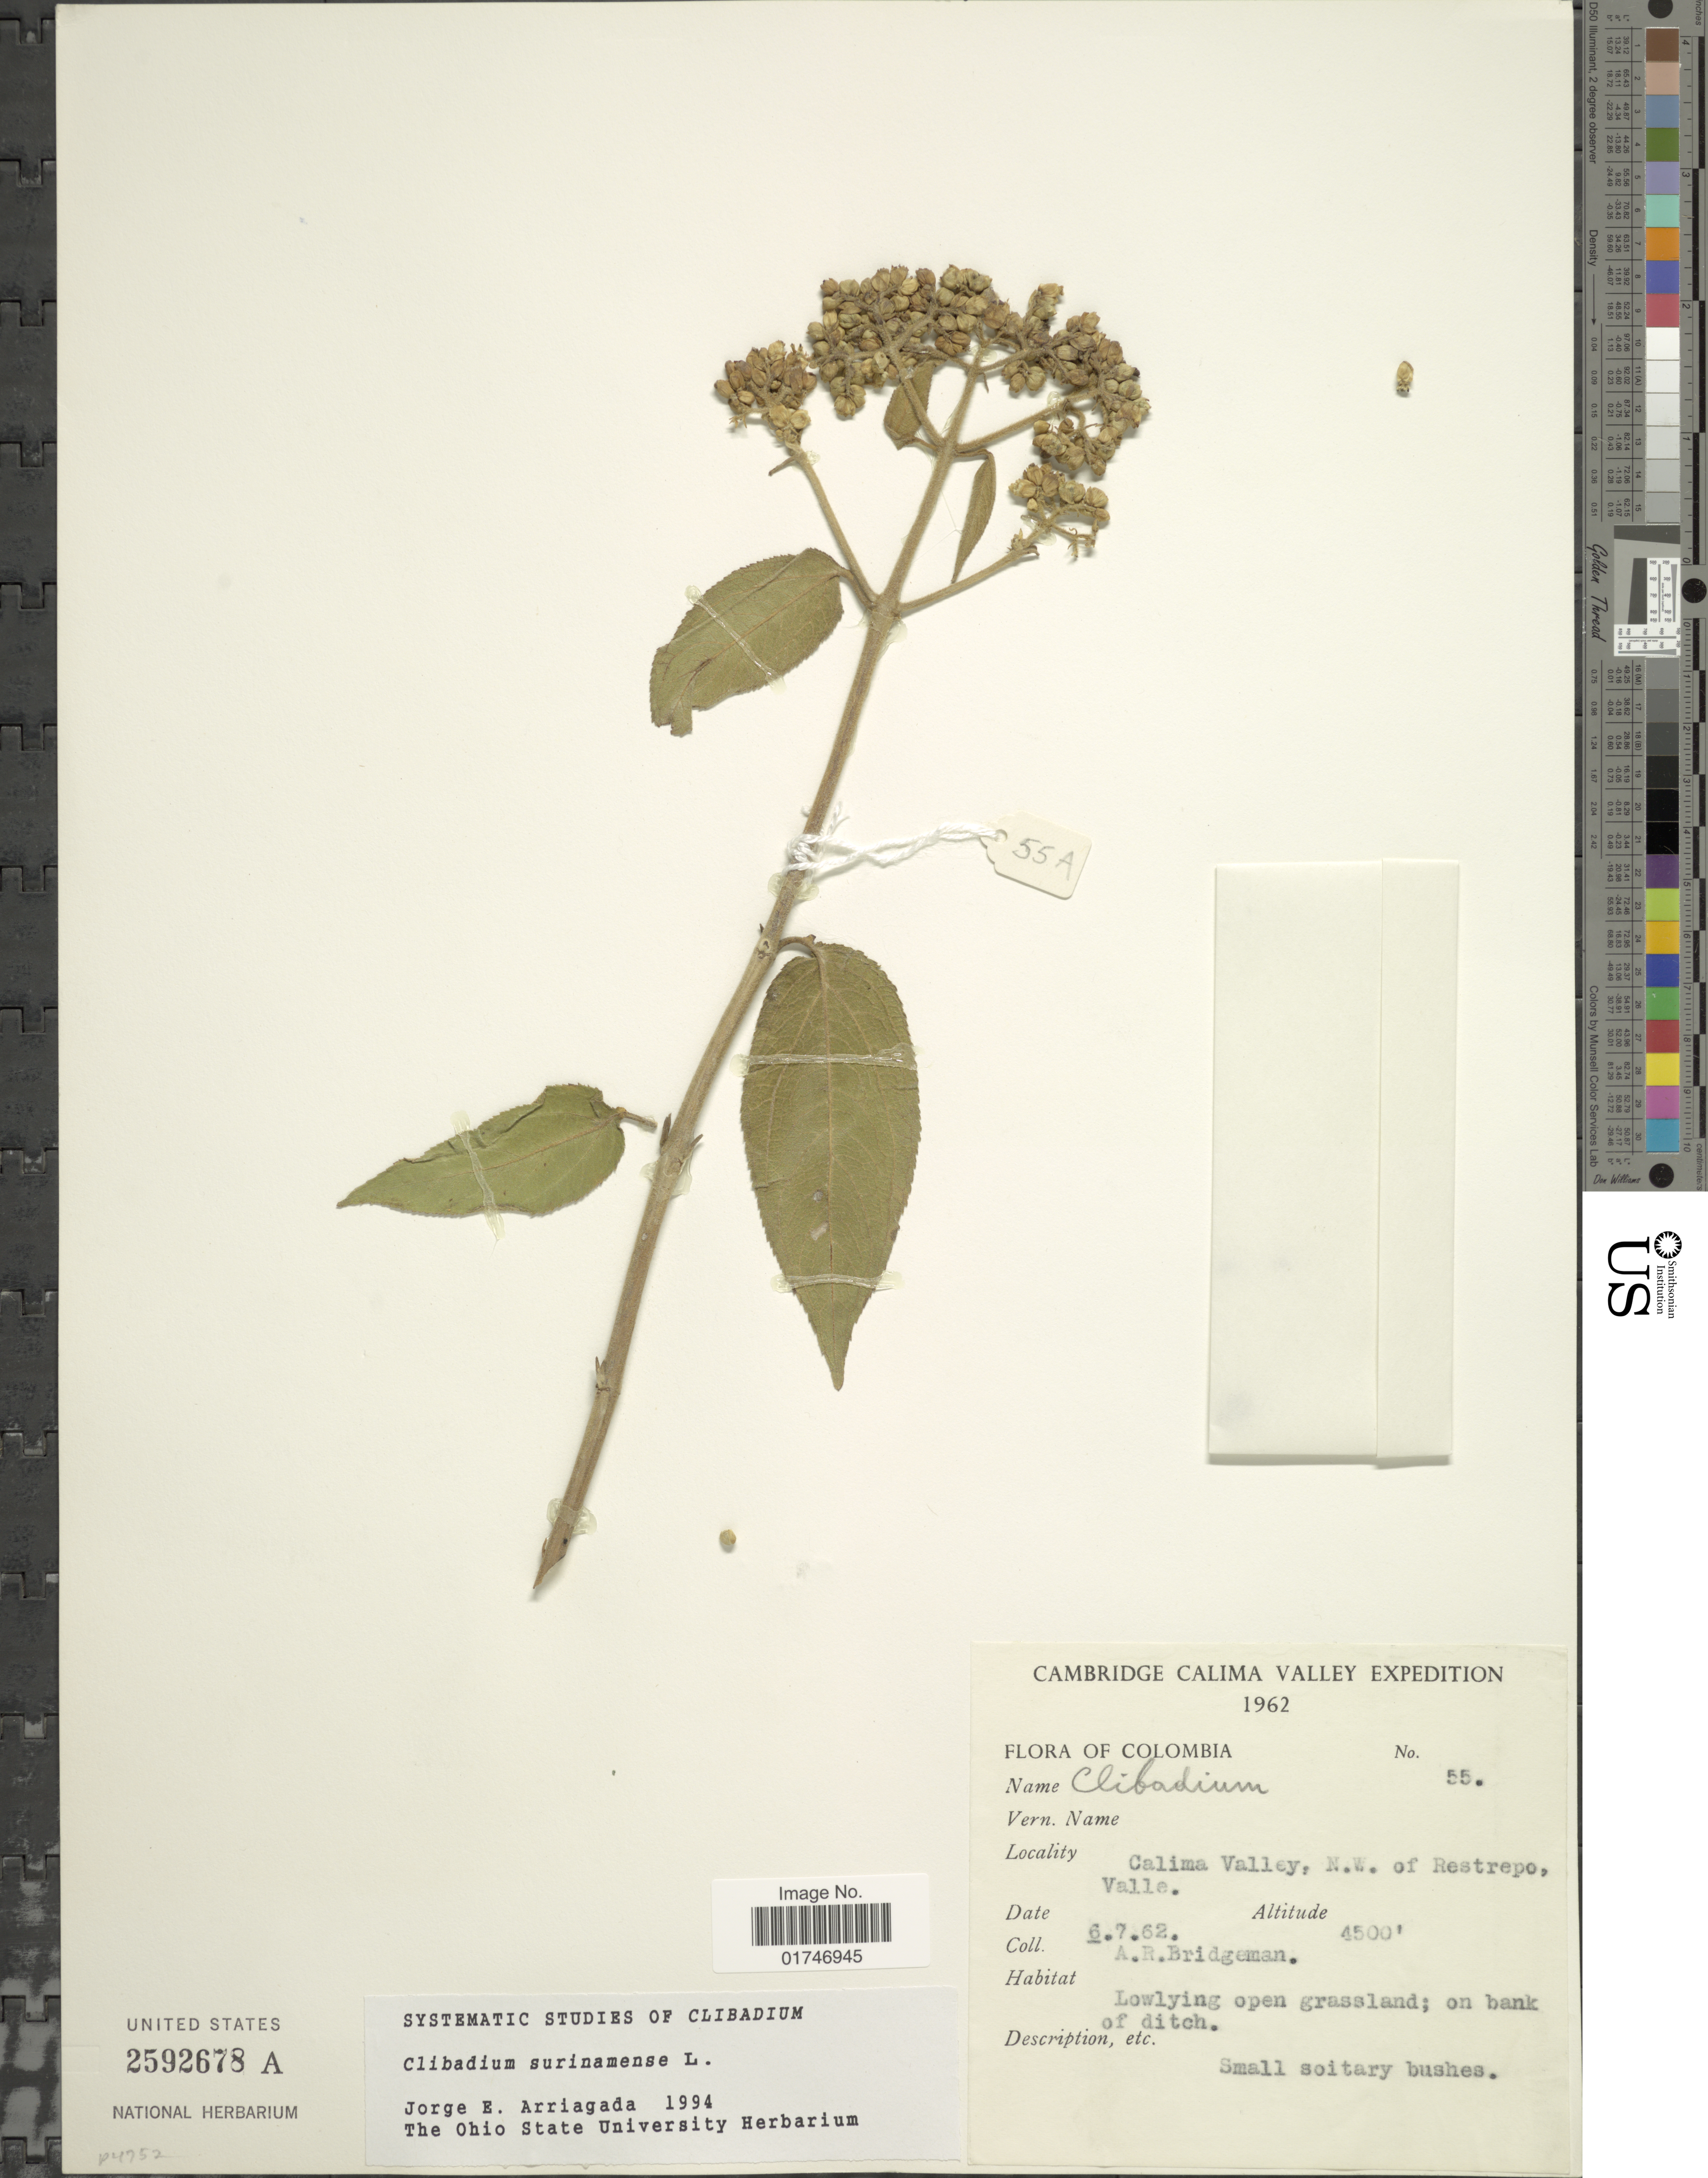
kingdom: Plantae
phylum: Tracheophyta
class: Magnoliopsida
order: Asterales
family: Asteraceae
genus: Clibadium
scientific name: Clibadium surinamense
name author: L.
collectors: A. Bridgeman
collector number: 55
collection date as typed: Transcribed d/m/y: 6/7/62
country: Colombia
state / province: Valle del Cauca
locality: Calima Valley, N.W. of Restrepo, Valle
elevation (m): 1372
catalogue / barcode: US 2592678A